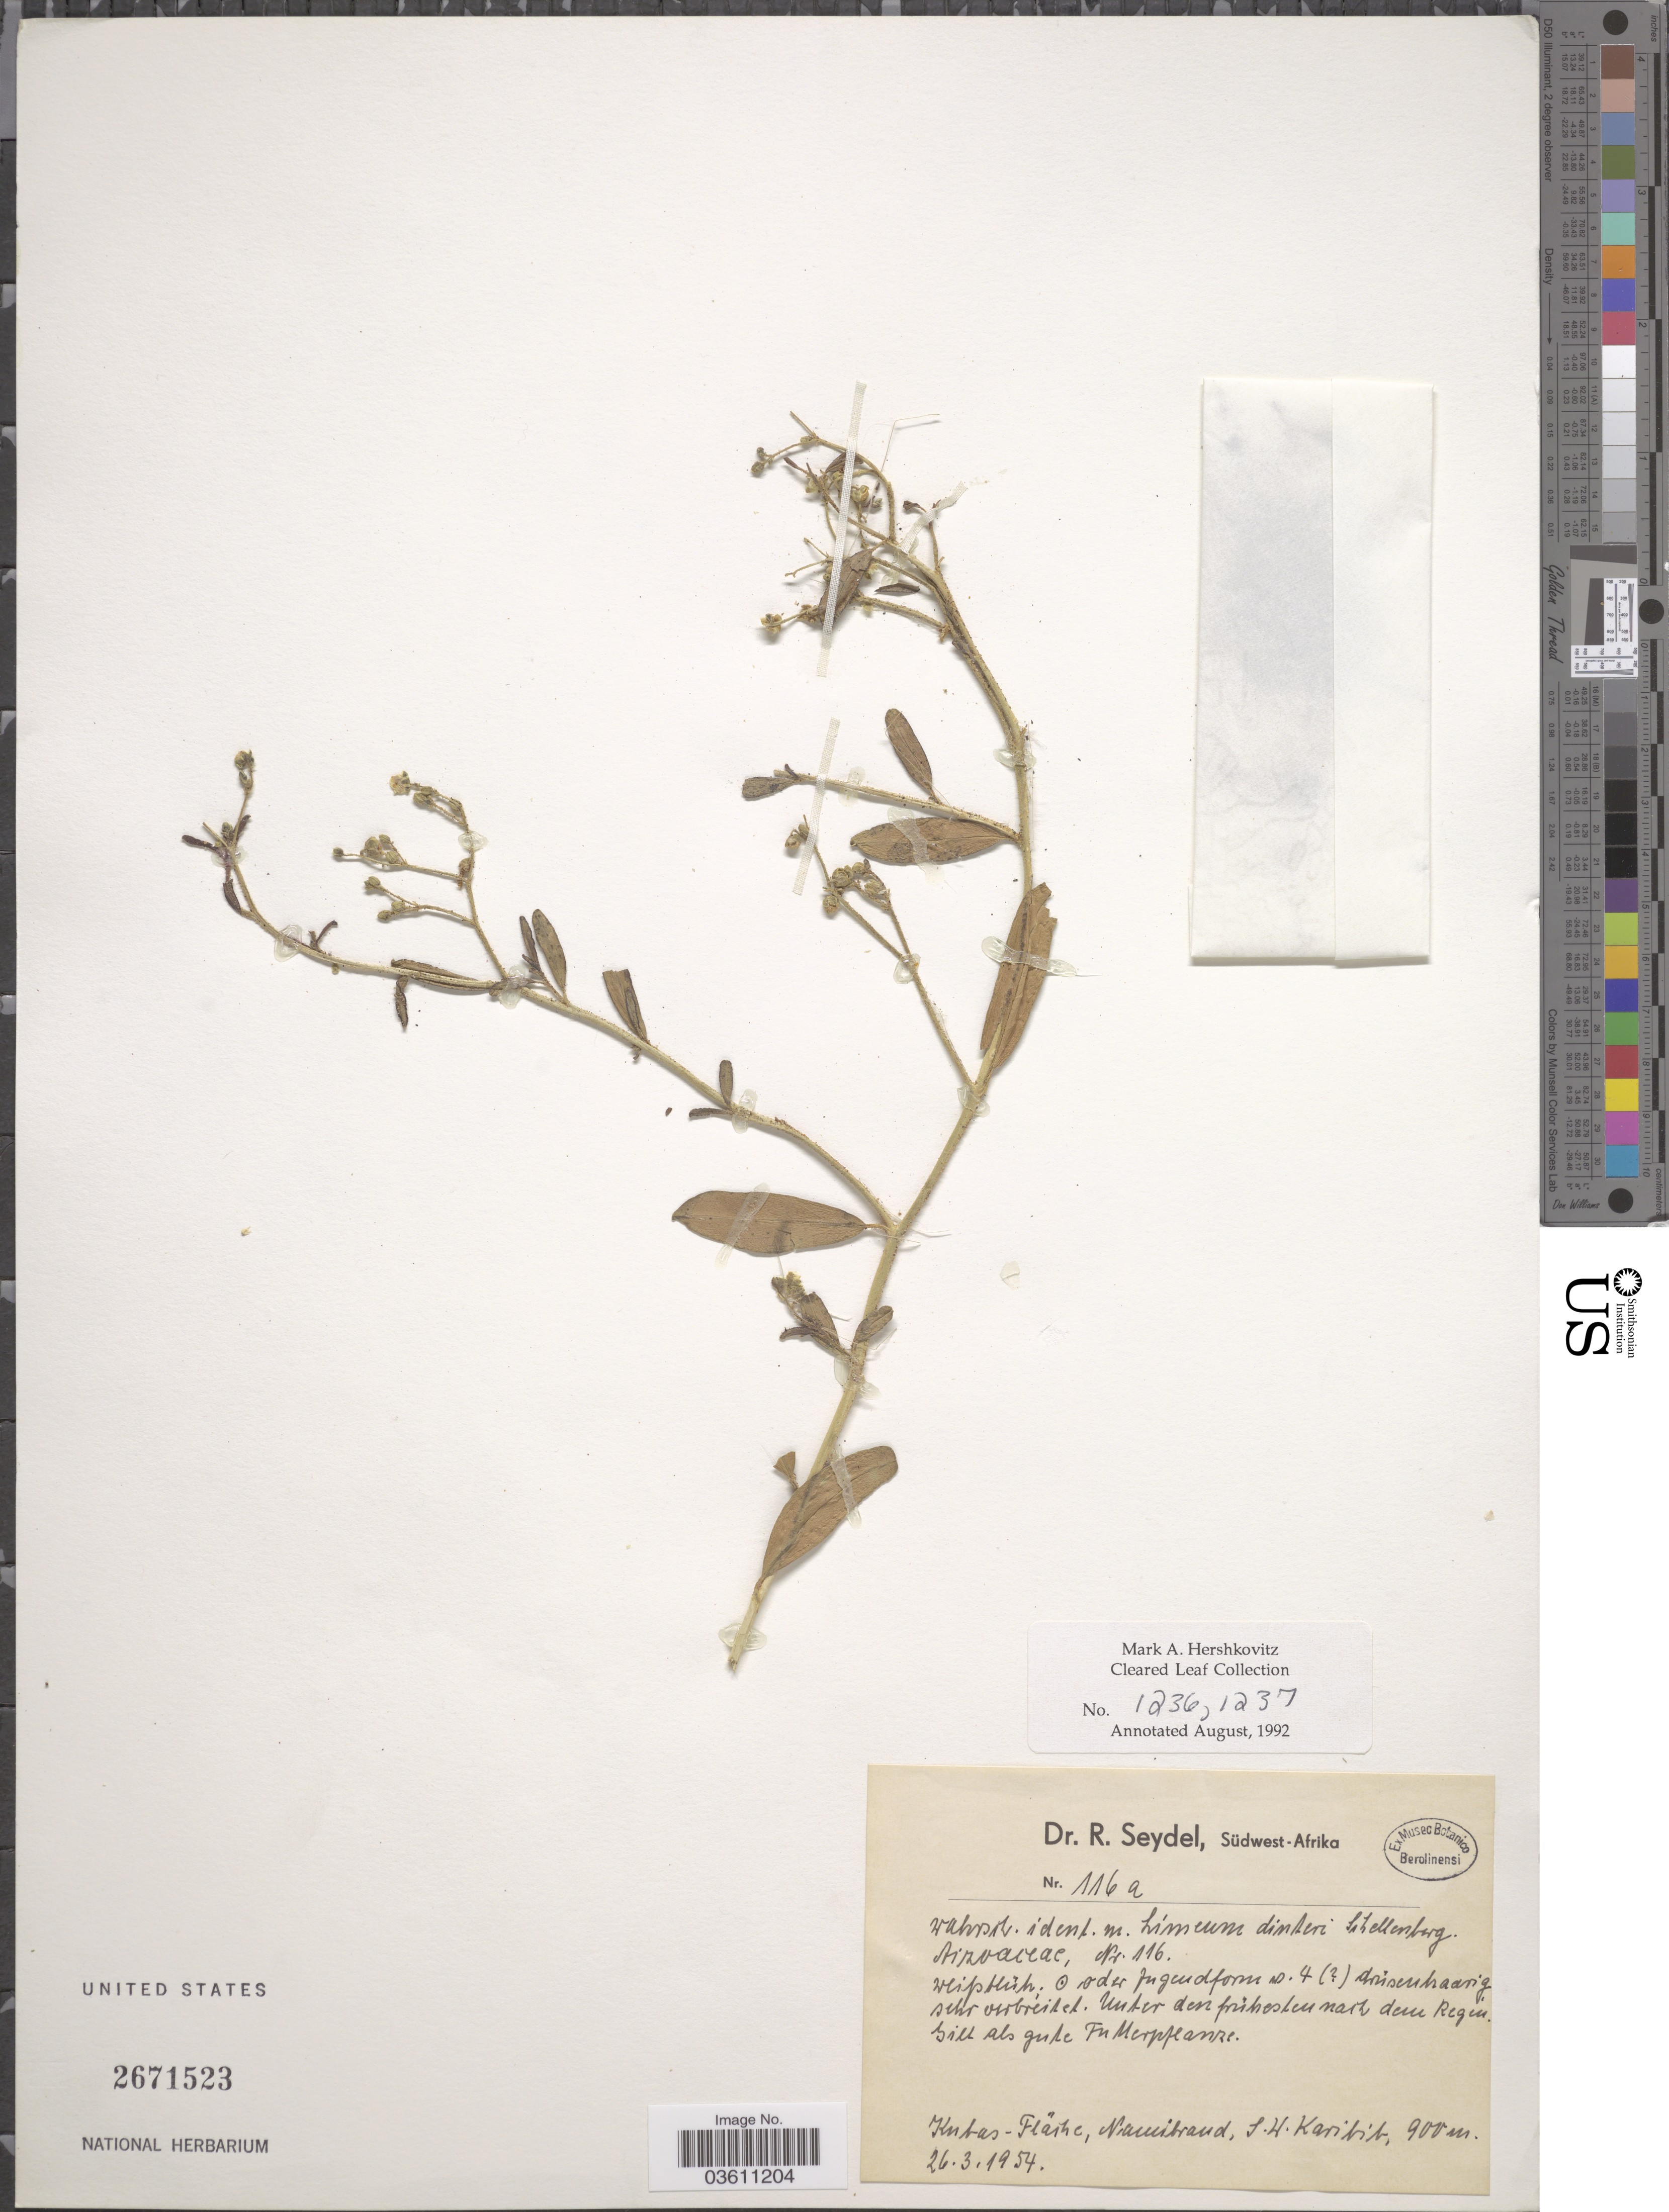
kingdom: Plantae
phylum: Tracheophyta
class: Magnoliopsida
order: Caryophyllales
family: Limeaceae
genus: Limeum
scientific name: Limeum dinteri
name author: G. Schellenb.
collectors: R. Seydel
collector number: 116a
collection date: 1954-03-26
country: Namibia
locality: Südwest-Afrika. Kubas-Fläche, Namibrand, S.W. Karibib.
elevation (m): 900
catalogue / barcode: US 2671523